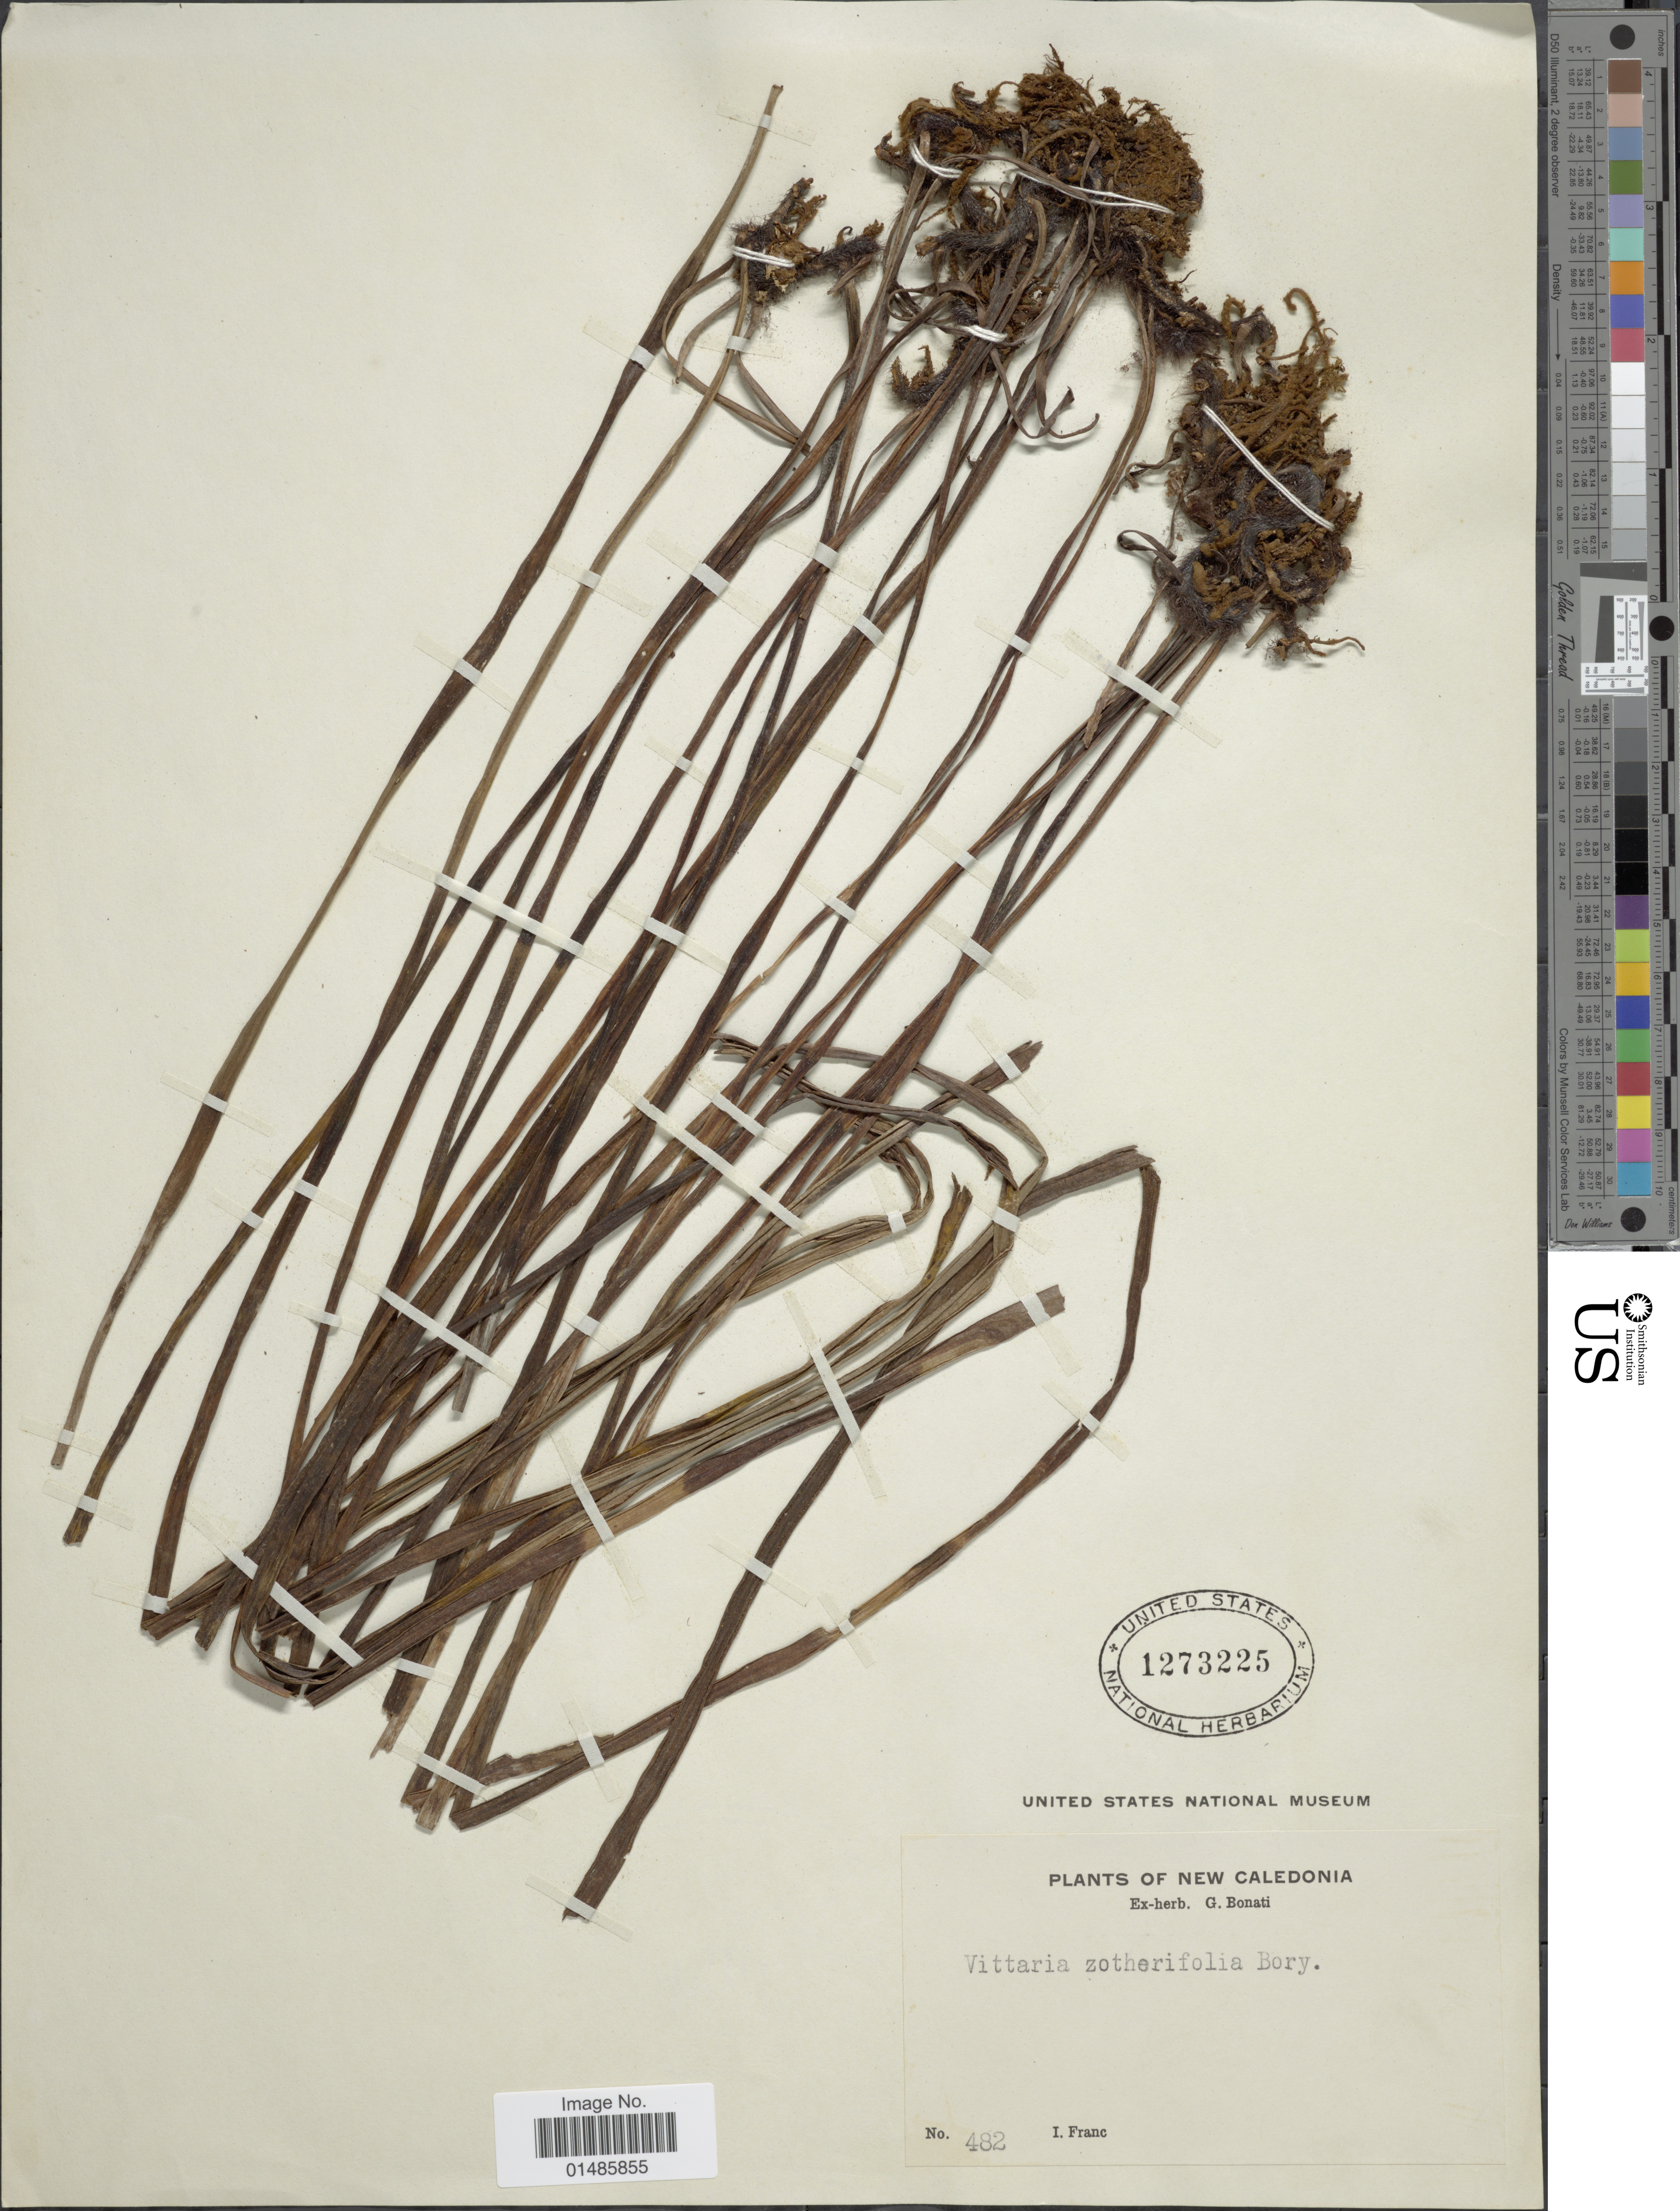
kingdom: Plantae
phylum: Tracheophyta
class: Polypodiopsida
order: Polypodiales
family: Pteridaceae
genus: Haplopteris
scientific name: Haplopteris zosterifolia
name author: (Willd.) E.H. Crane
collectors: I. Franc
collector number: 482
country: New Caledonia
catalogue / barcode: US 1273225